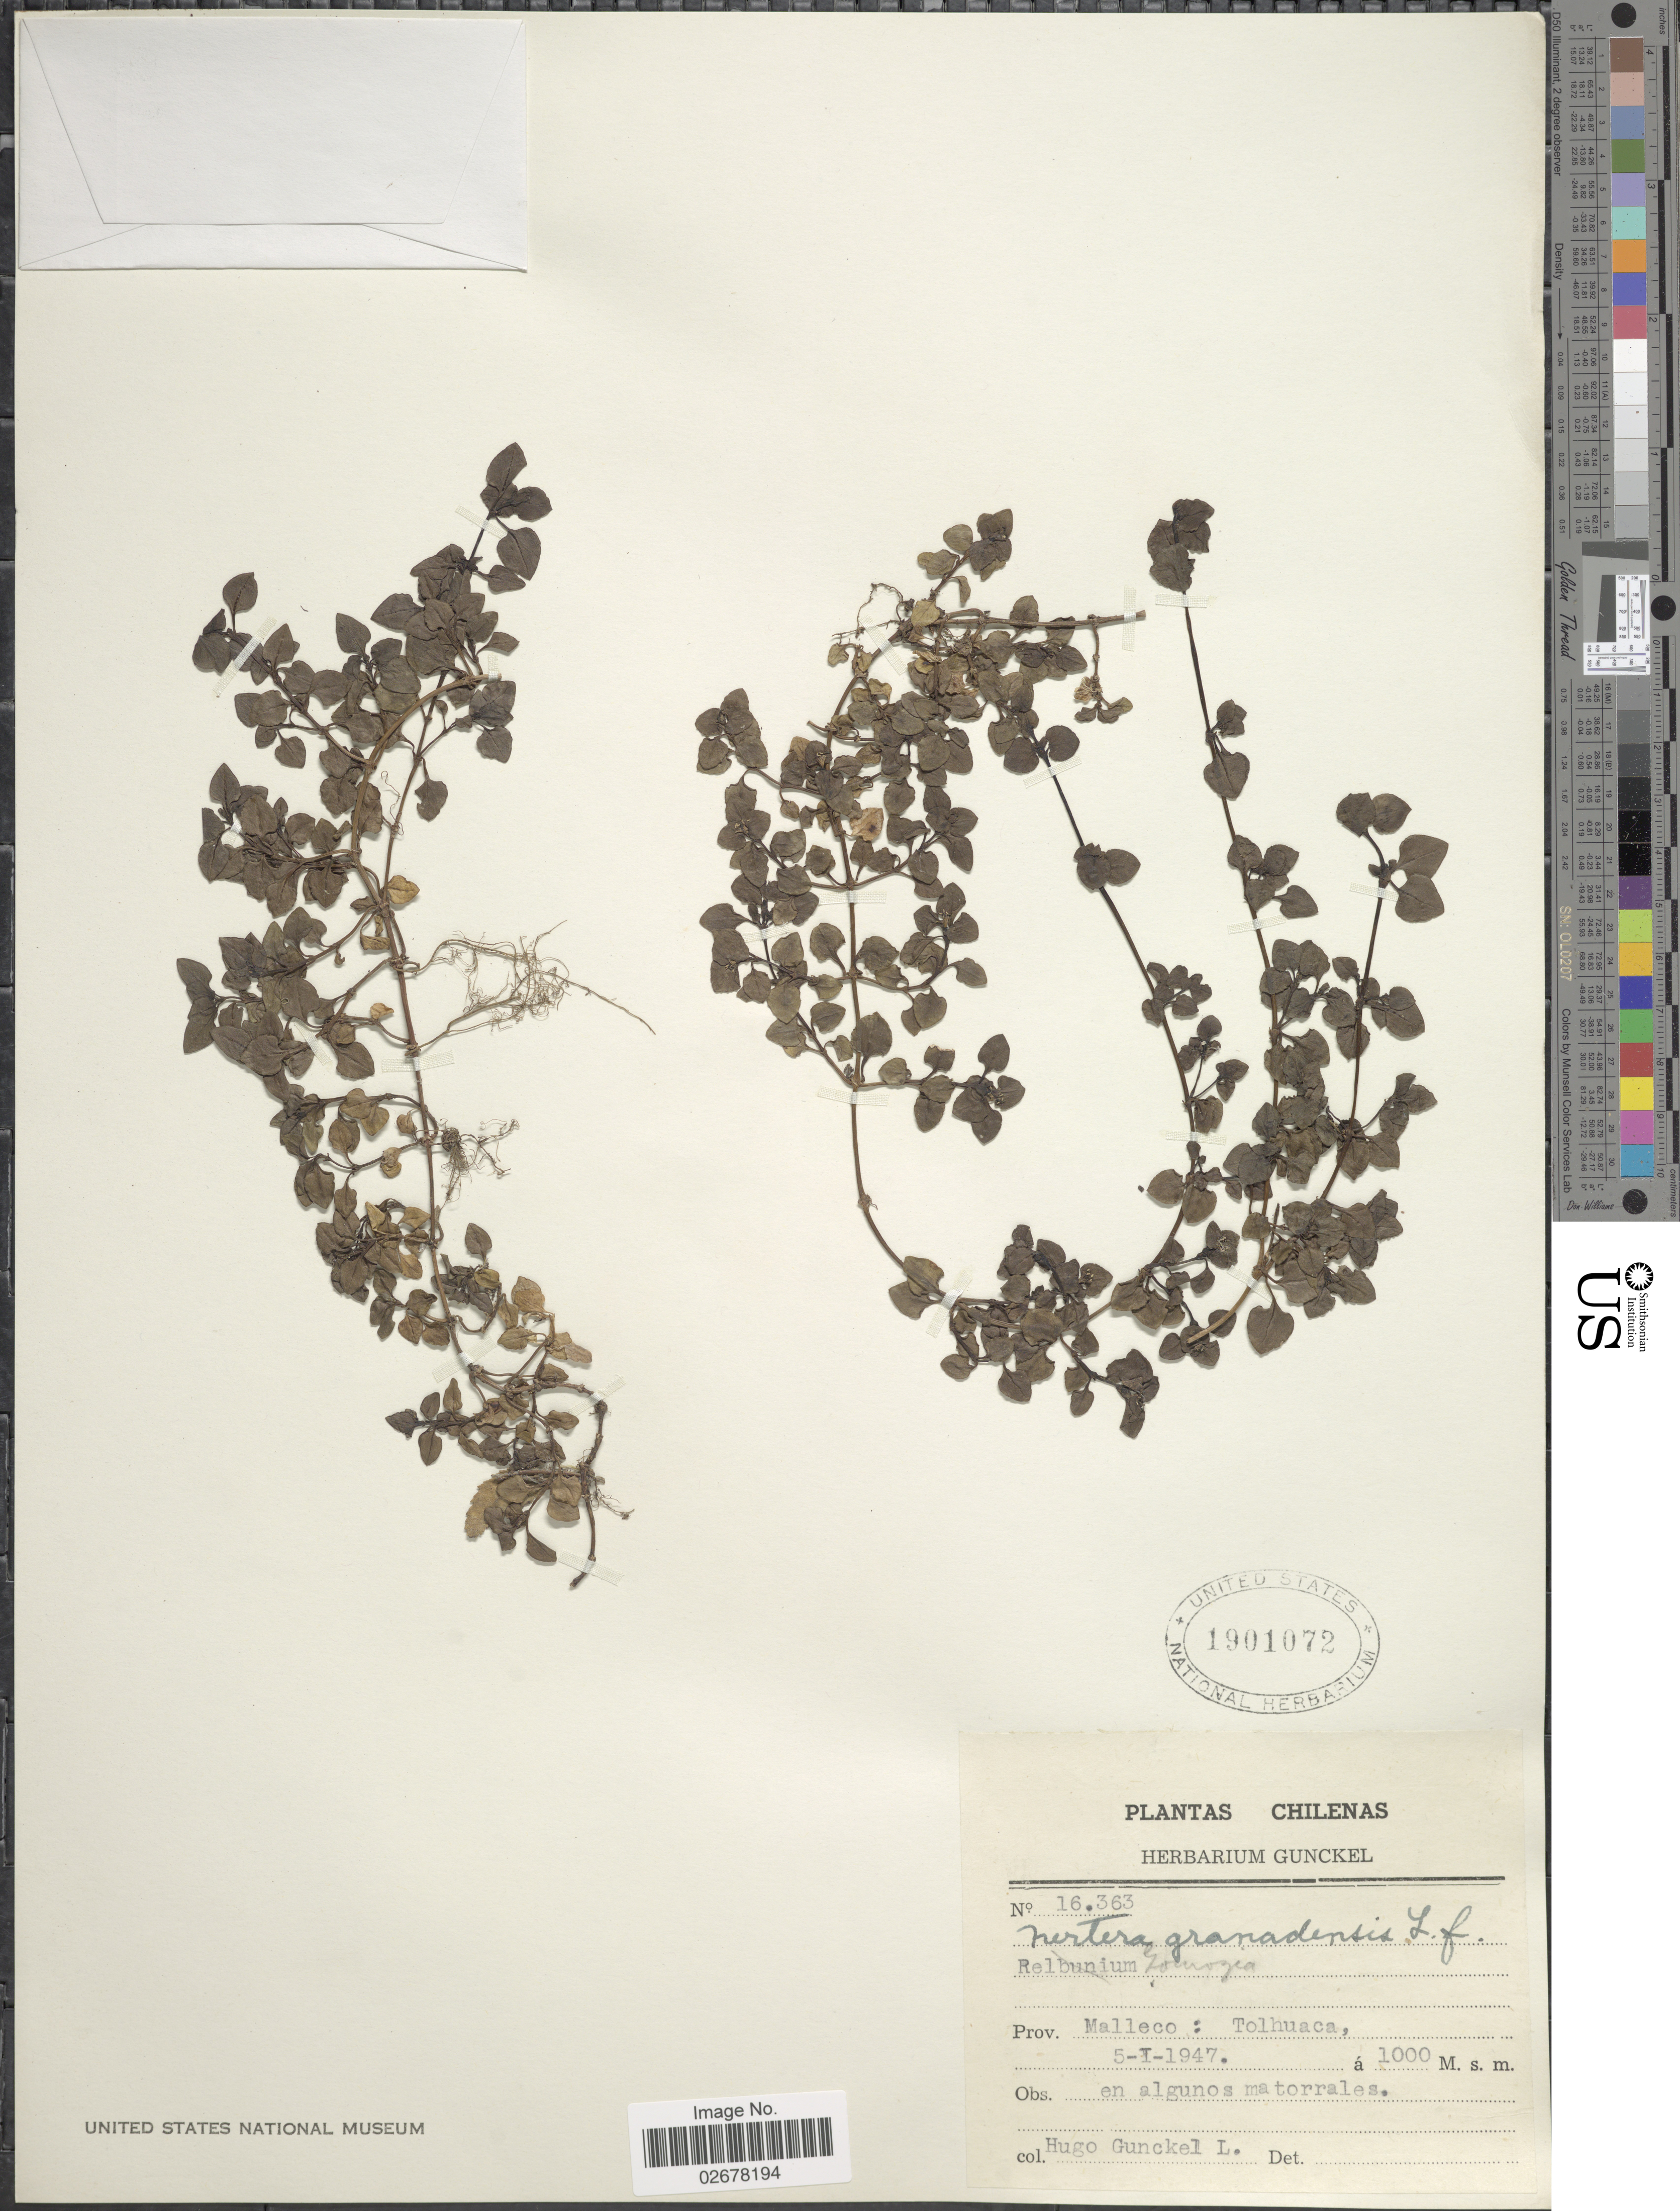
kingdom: Plantae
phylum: Tracheophyta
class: Magnoliopsida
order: Gentianales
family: Rubiaceae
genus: Nertera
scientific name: Nertera depressa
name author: Banks & Sol. ex Gaertn.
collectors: H. Gunckel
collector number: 16363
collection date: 1947-01-05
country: Chile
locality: Chilenas, Prov. Malleco: Tolhuaca, en algunos matorrales.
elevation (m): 1000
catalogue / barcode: US 1901072